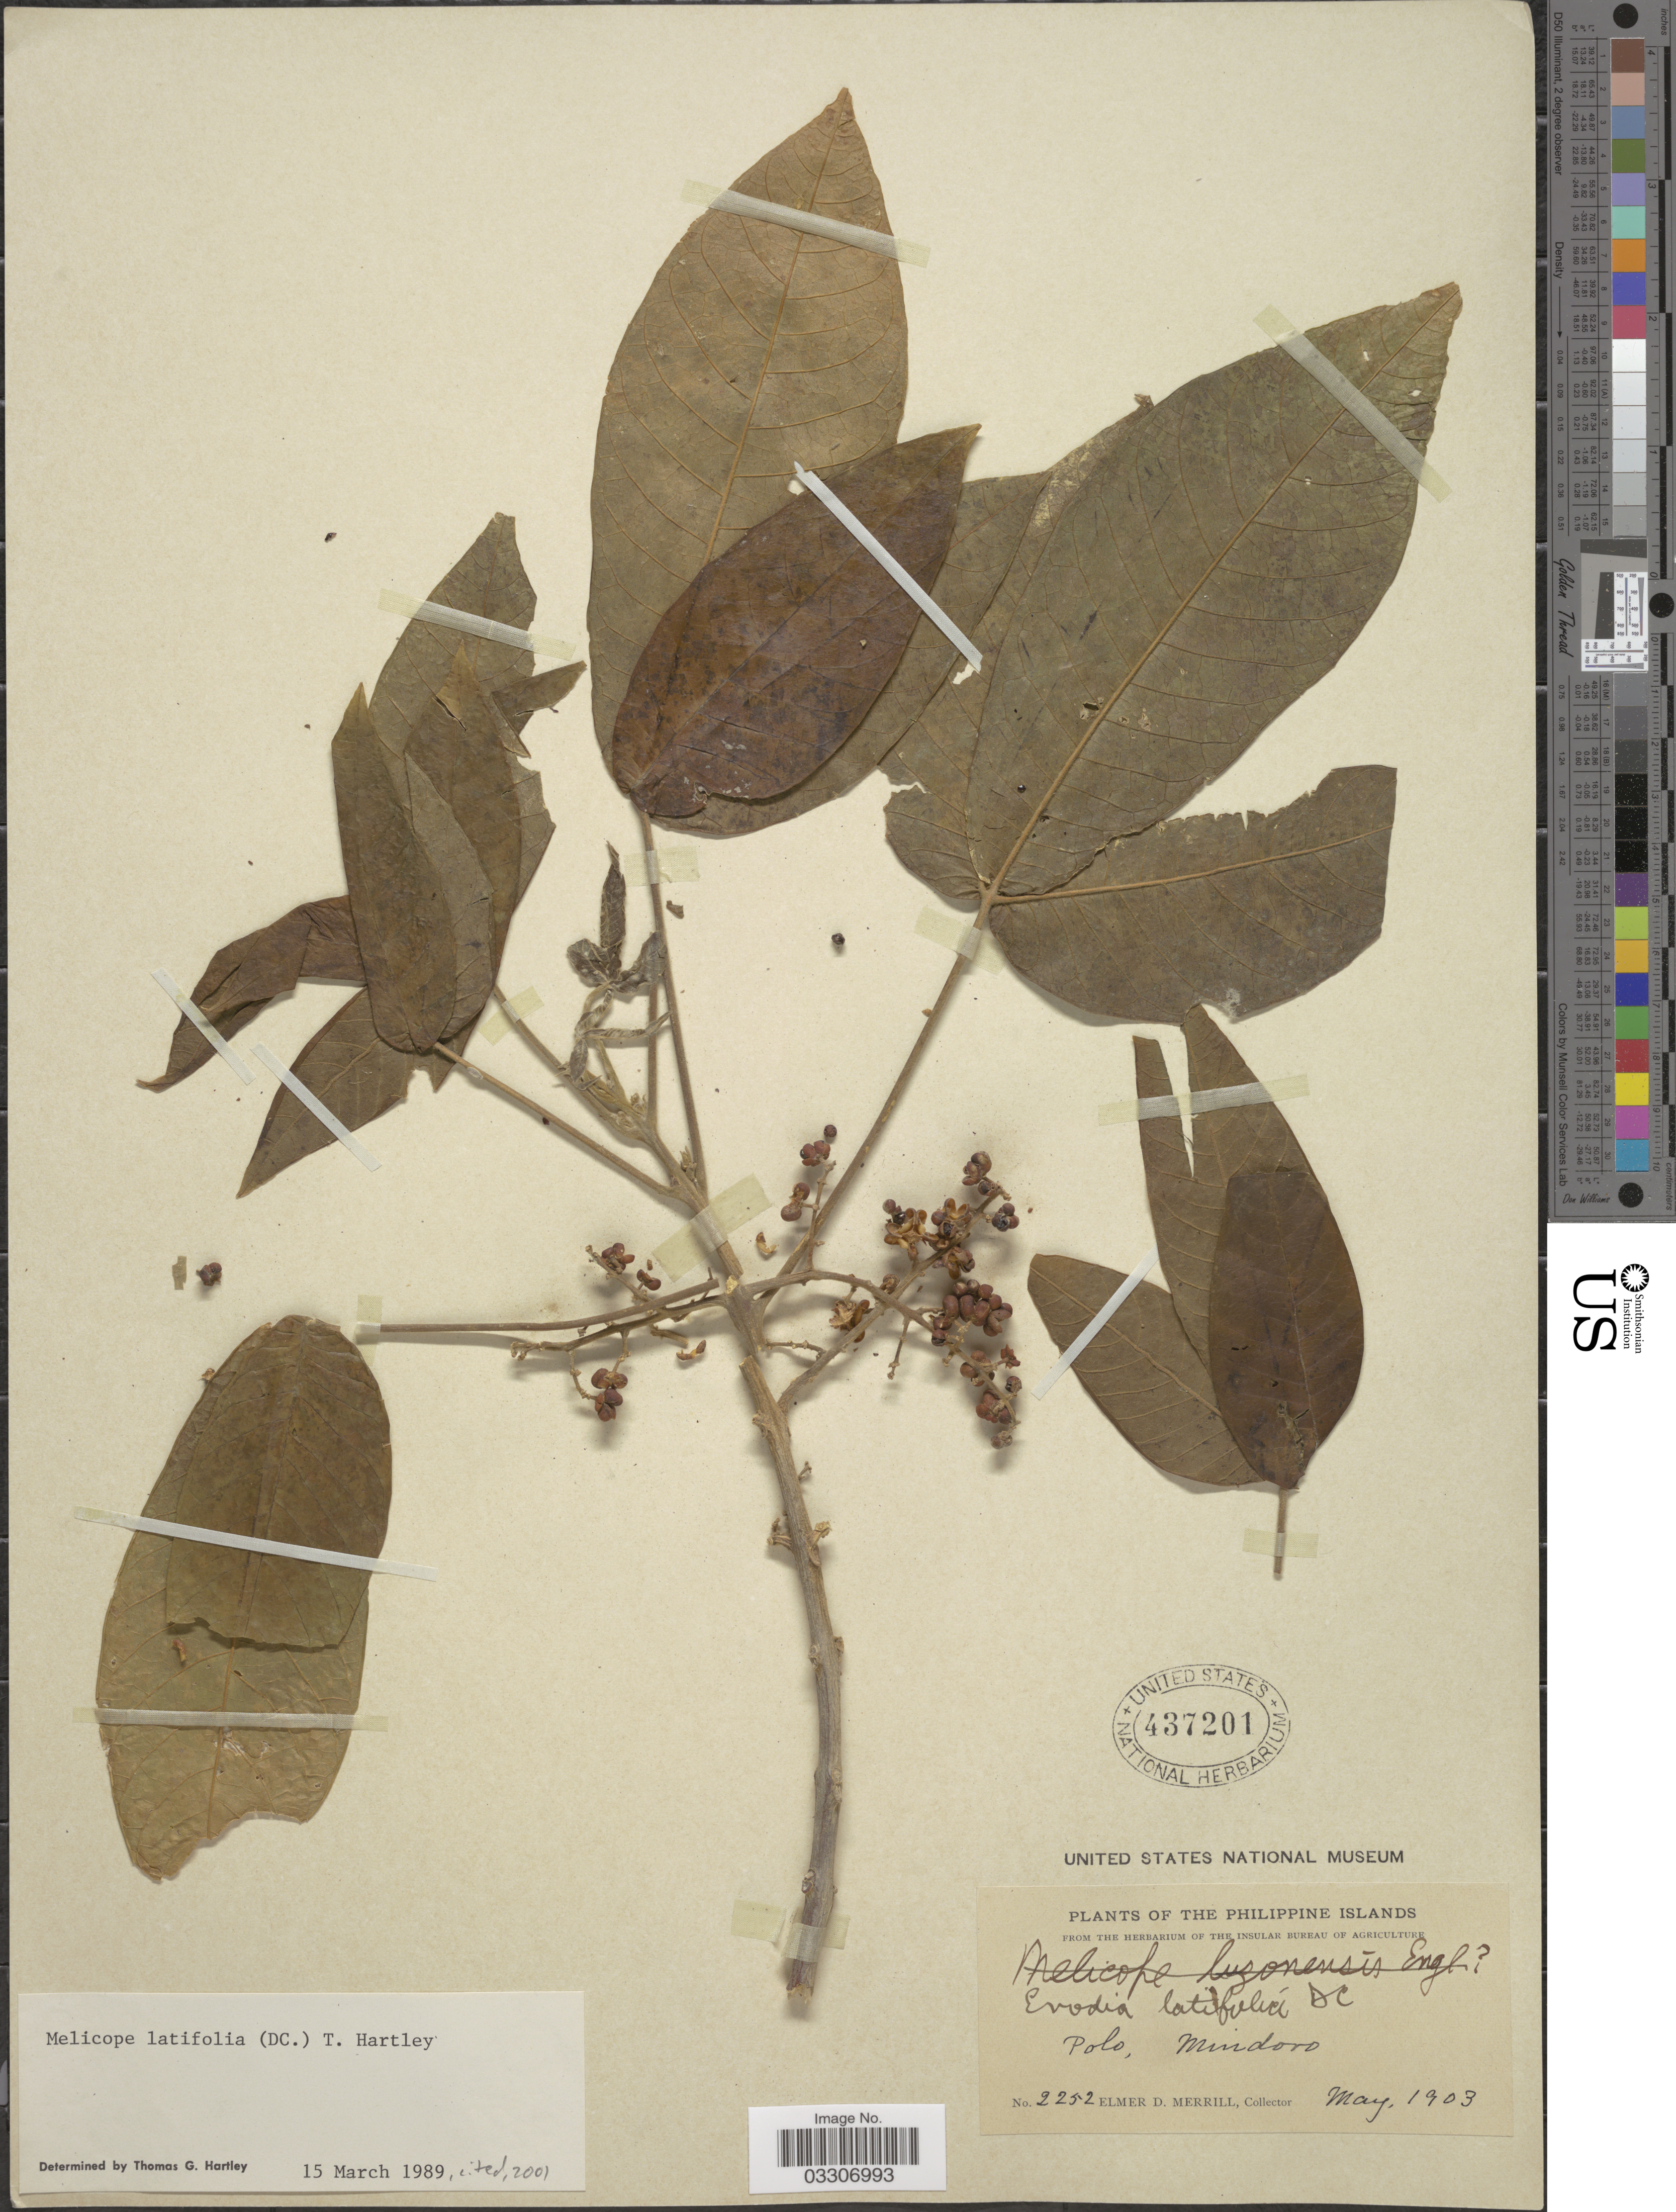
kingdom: Plantae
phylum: Tracheophyta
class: Magnoliopsida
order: Sapindales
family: Rutaceae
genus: Melicope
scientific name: Melicope latifolia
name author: (DC.) T.G. Hartley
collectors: E. D. Merrill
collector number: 2252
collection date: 1903-05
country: Philippines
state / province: Mimaropa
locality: Polo, Mindoro.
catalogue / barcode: US 437201